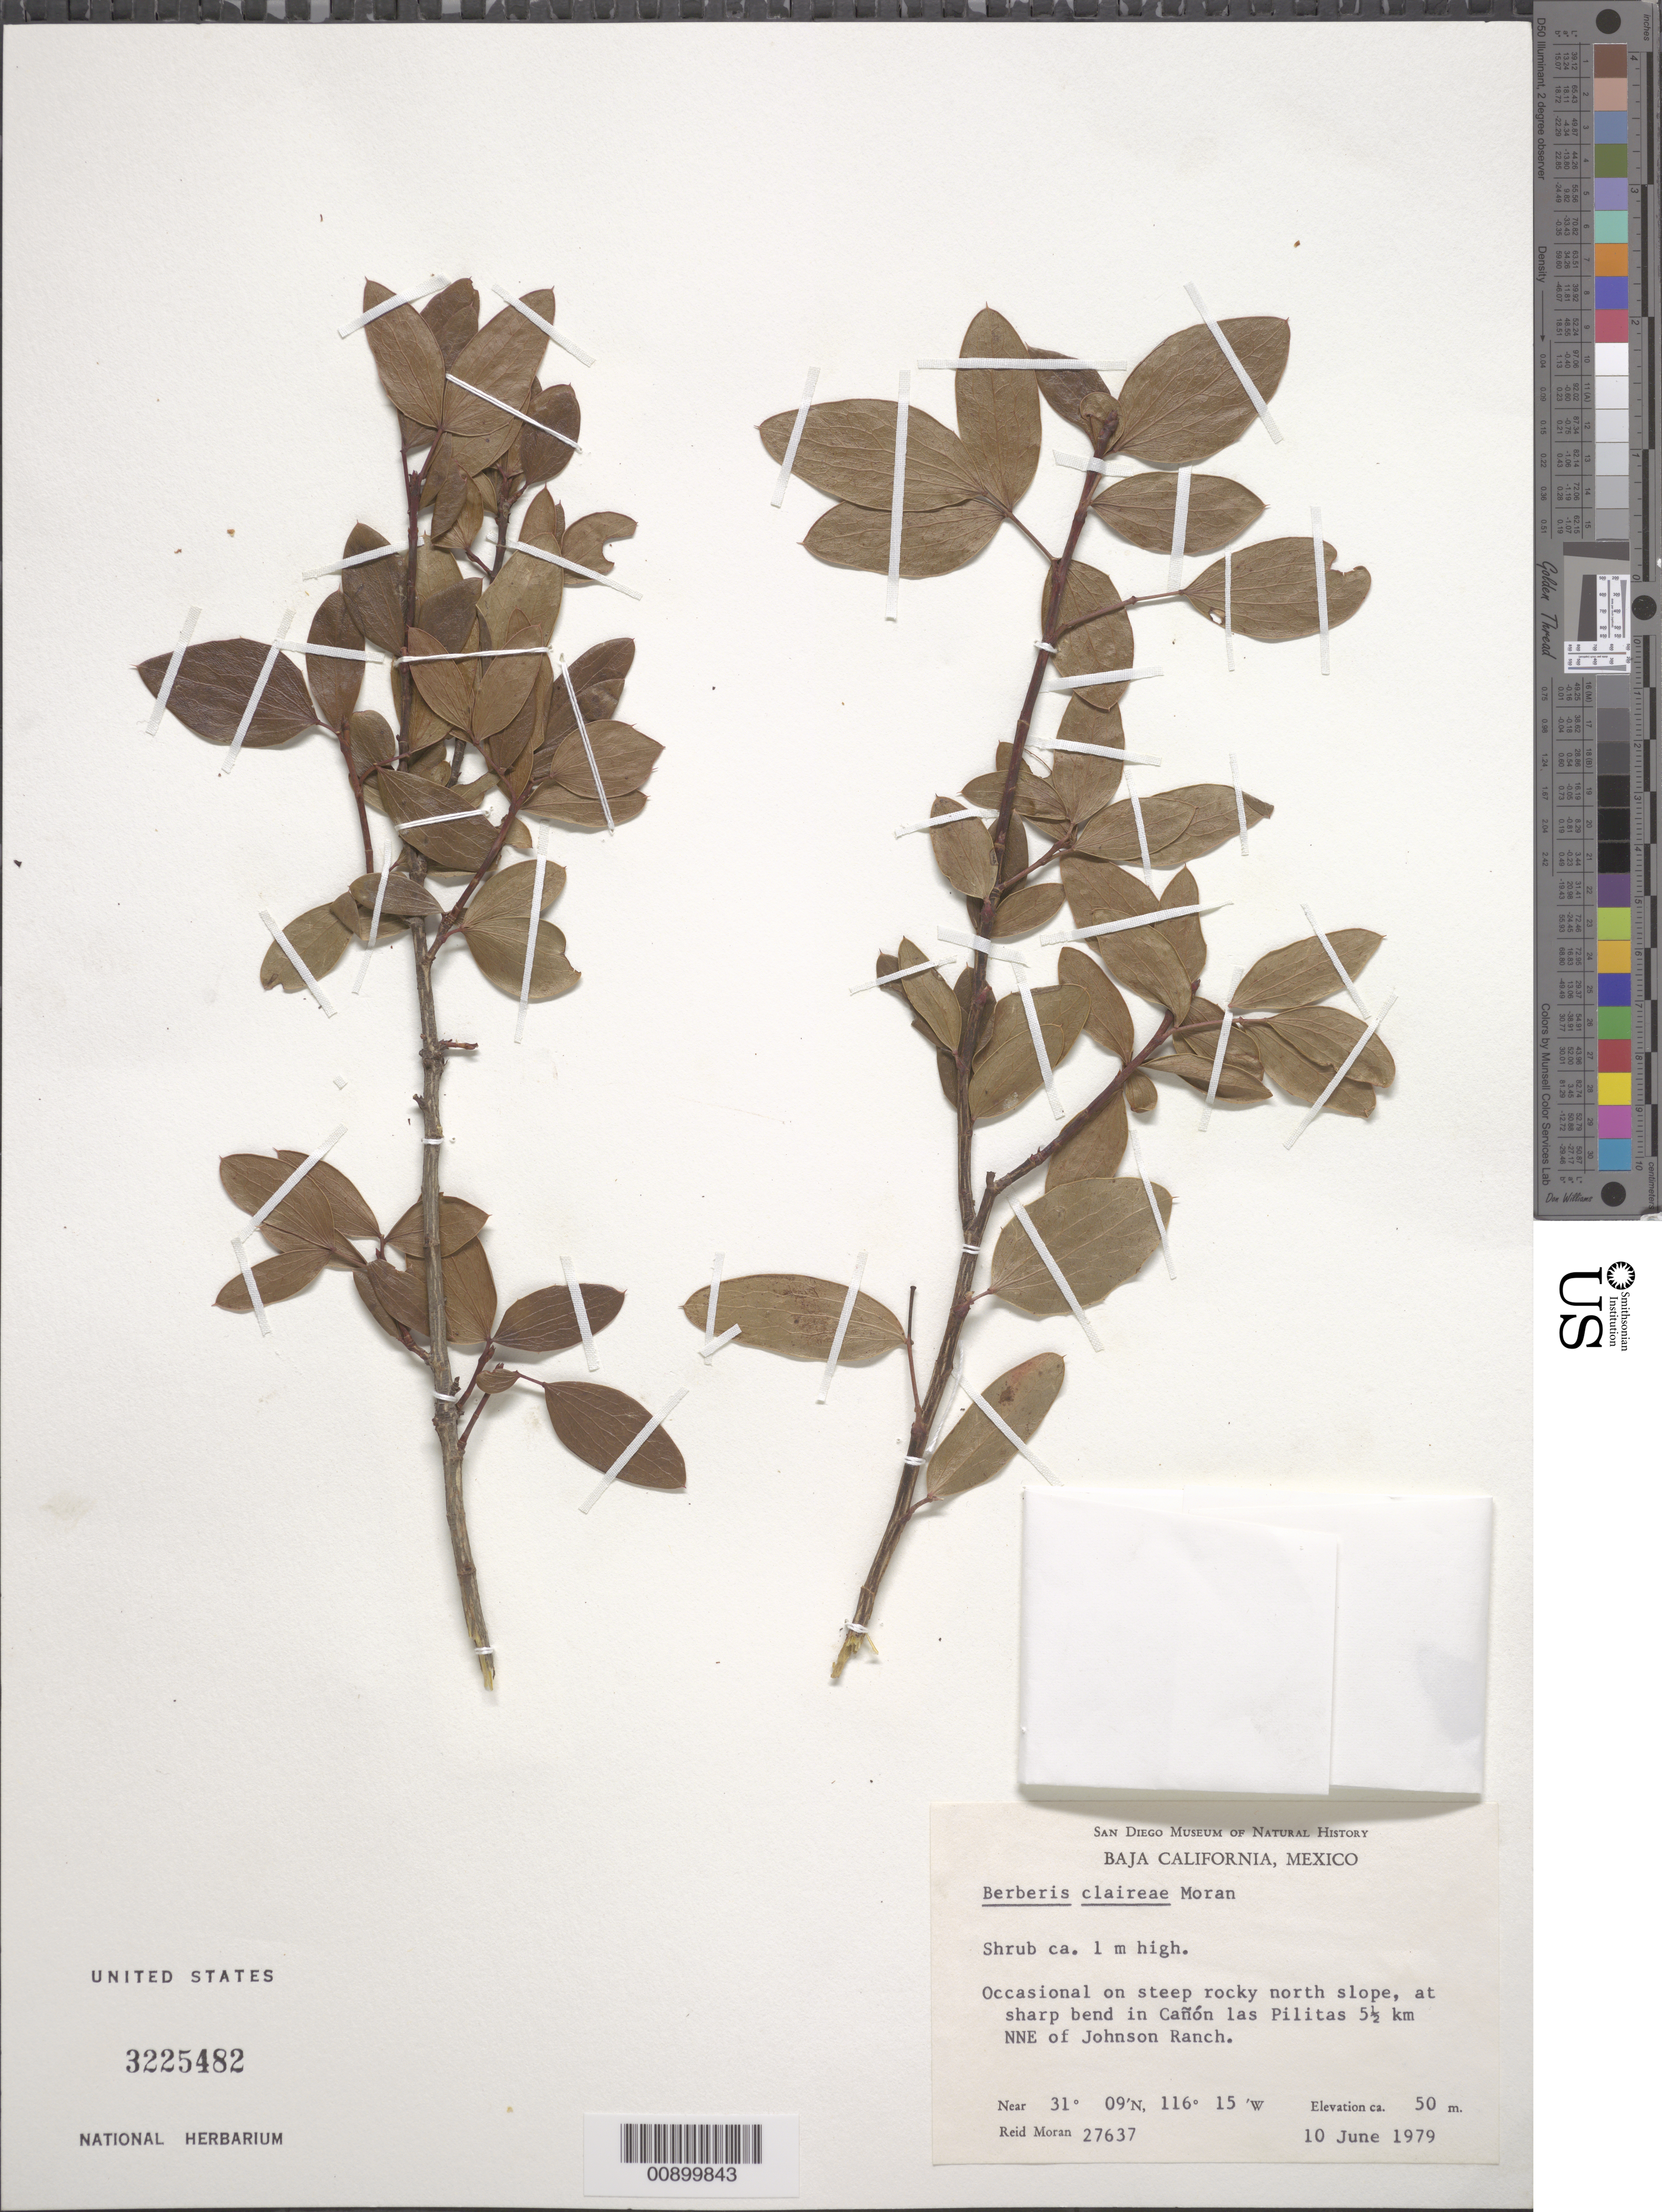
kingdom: Plantae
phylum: Tracheophyta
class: Magnoliopsida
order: Ranunculales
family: Berberidaceae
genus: Mahonia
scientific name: Mahonia claireae Moran, ined.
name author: Moran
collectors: R. V. Moran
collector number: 27637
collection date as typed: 10 Jun 1979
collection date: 1979-06-10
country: Mexico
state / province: Baja California Norte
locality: Cañon Las Pilitas 5½ km NNE of Johnson Ranch.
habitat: On steep rocky north slope, at sharp bend in Cañon.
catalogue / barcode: US 3225482